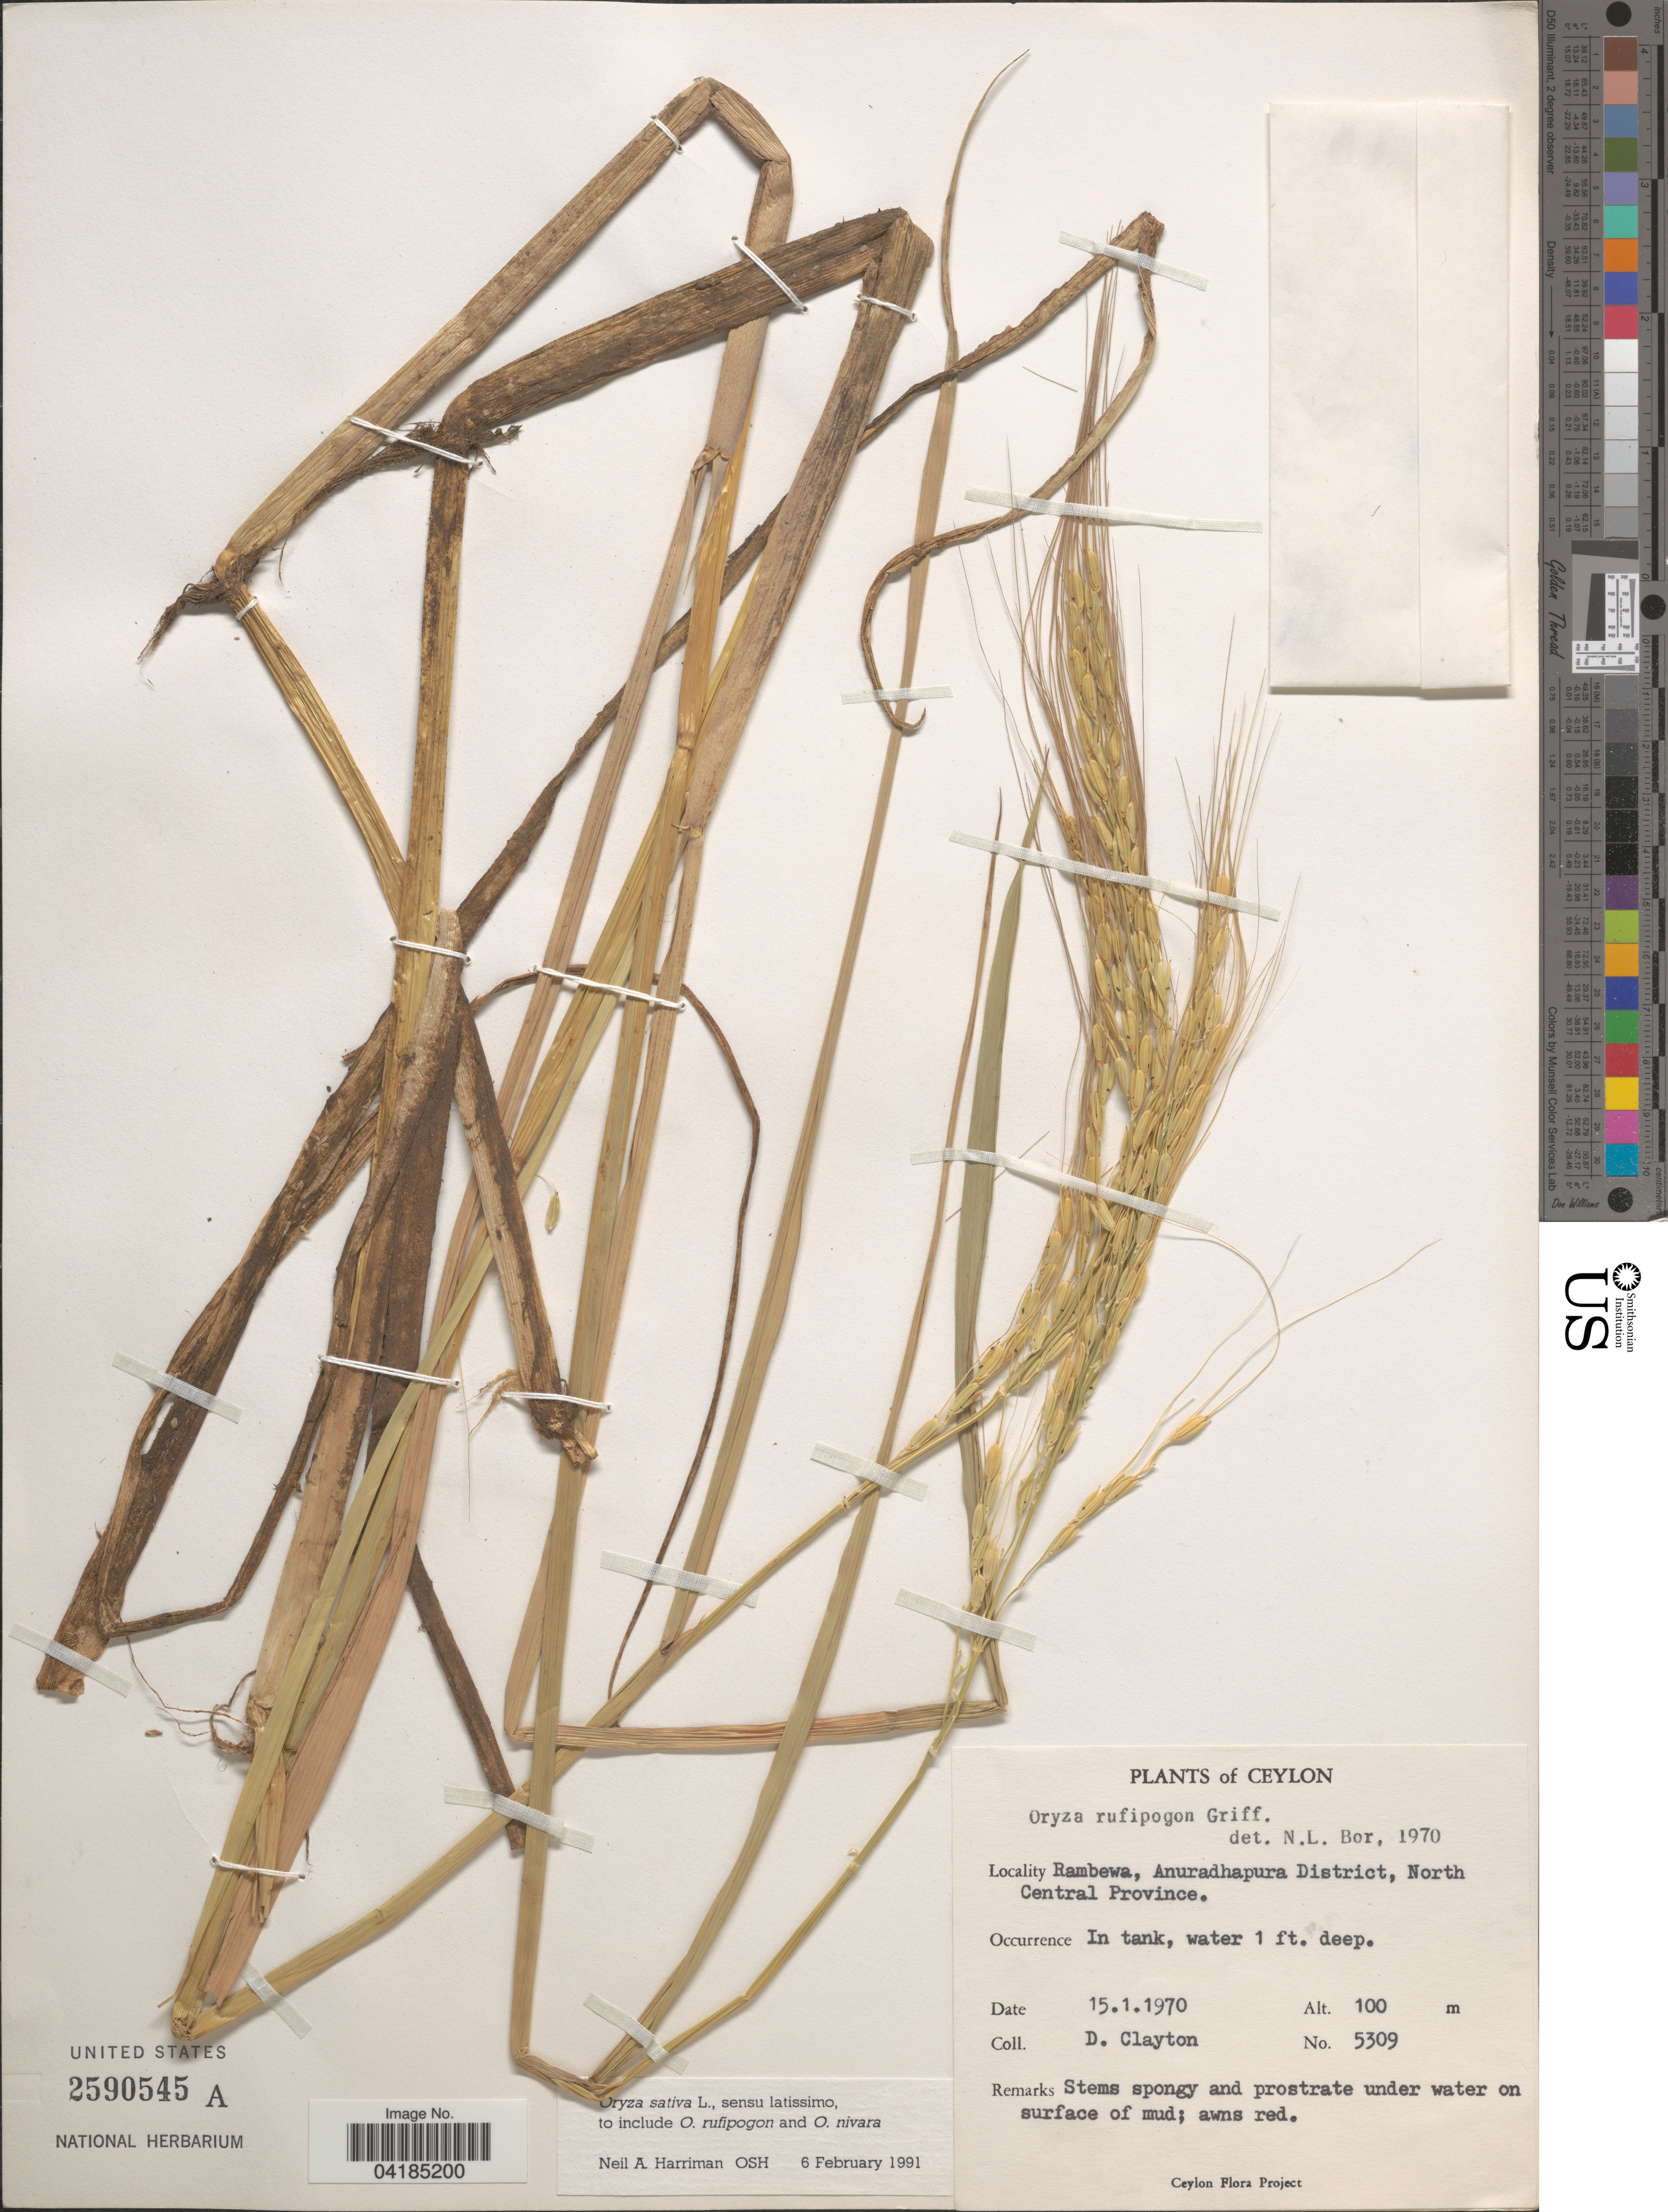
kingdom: Plantae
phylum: Tracheophyta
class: Liliopsida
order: Poales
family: Poaceae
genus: Oryza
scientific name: Oryza sativa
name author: L.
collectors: D. Clayton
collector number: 5309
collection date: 1970-01-15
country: Sri Lanka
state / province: North Central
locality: Ceylon. Rambewa, Anuradhapura District.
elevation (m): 100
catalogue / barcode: US 2590545A